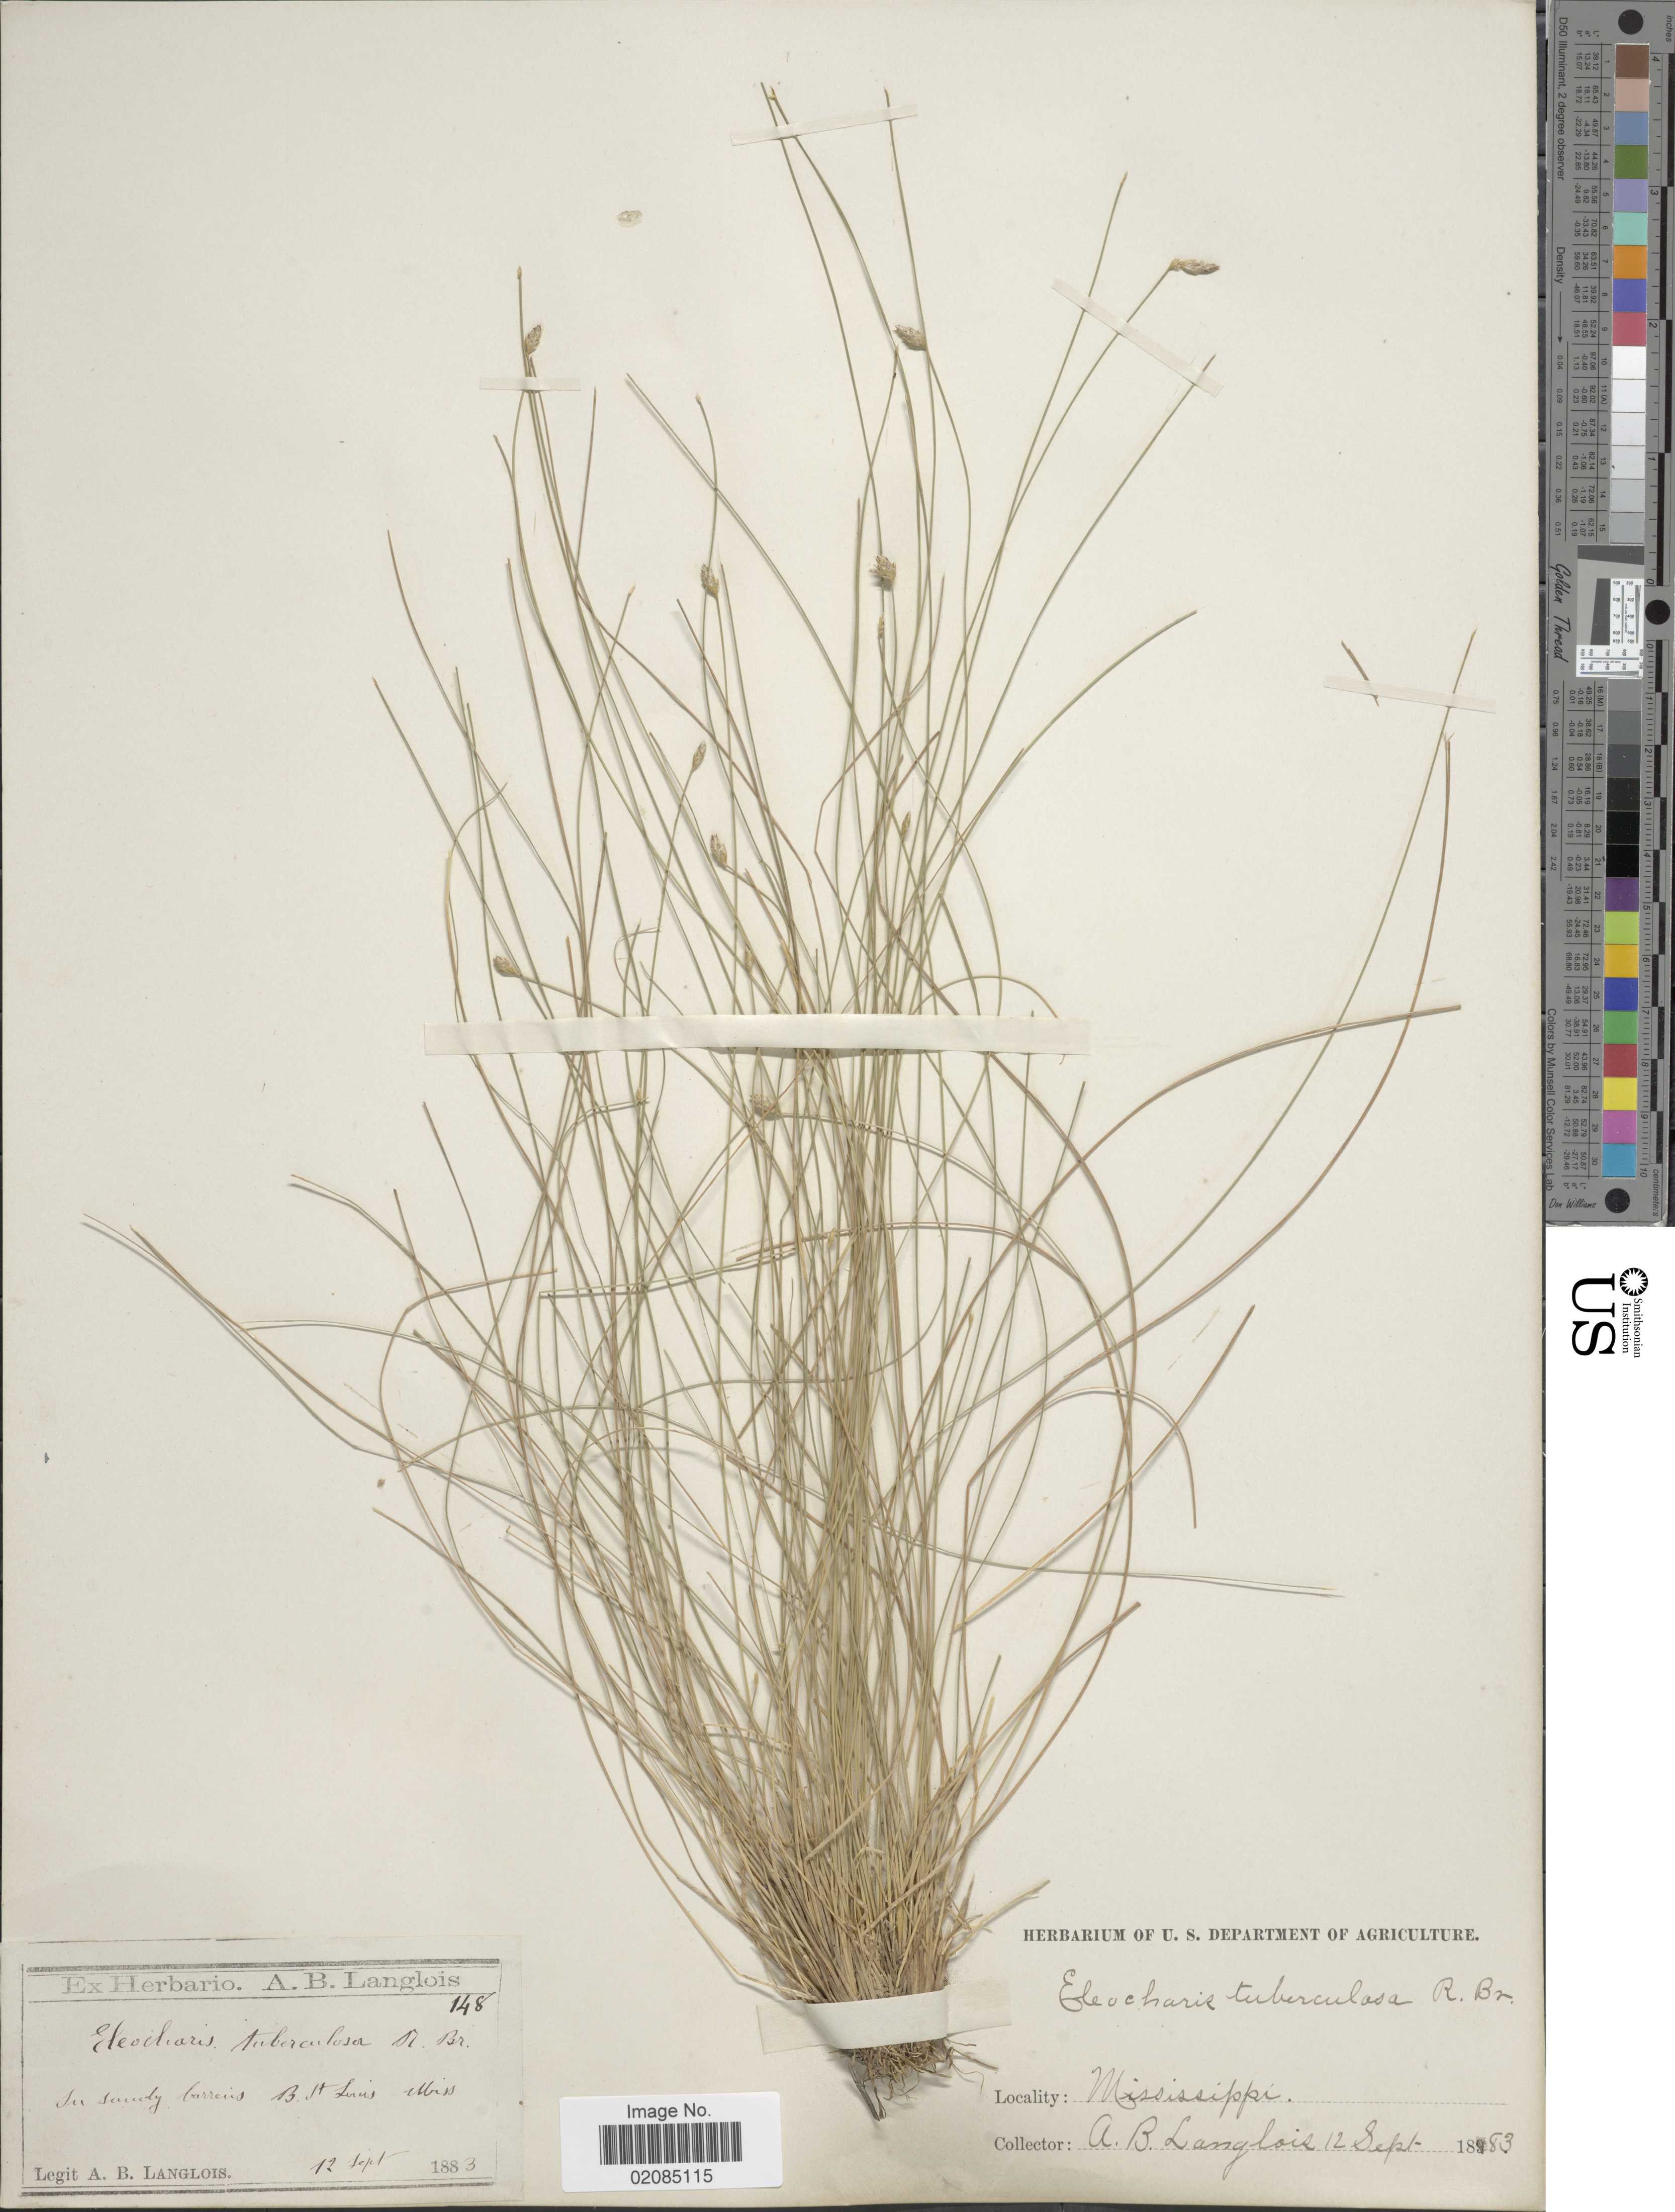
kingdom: Plantae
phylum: Tracheophyta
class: Liliopsida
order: Poales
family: Cyperaceae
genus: Eleocharis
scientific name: Eleocharis tuberculosa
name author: (Michx.) Roem. & Schult.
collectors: A. Langlois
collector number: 148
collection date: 1883-09-12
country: United States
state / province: Mississippi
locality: In sandy barrens, B. St. Louis.